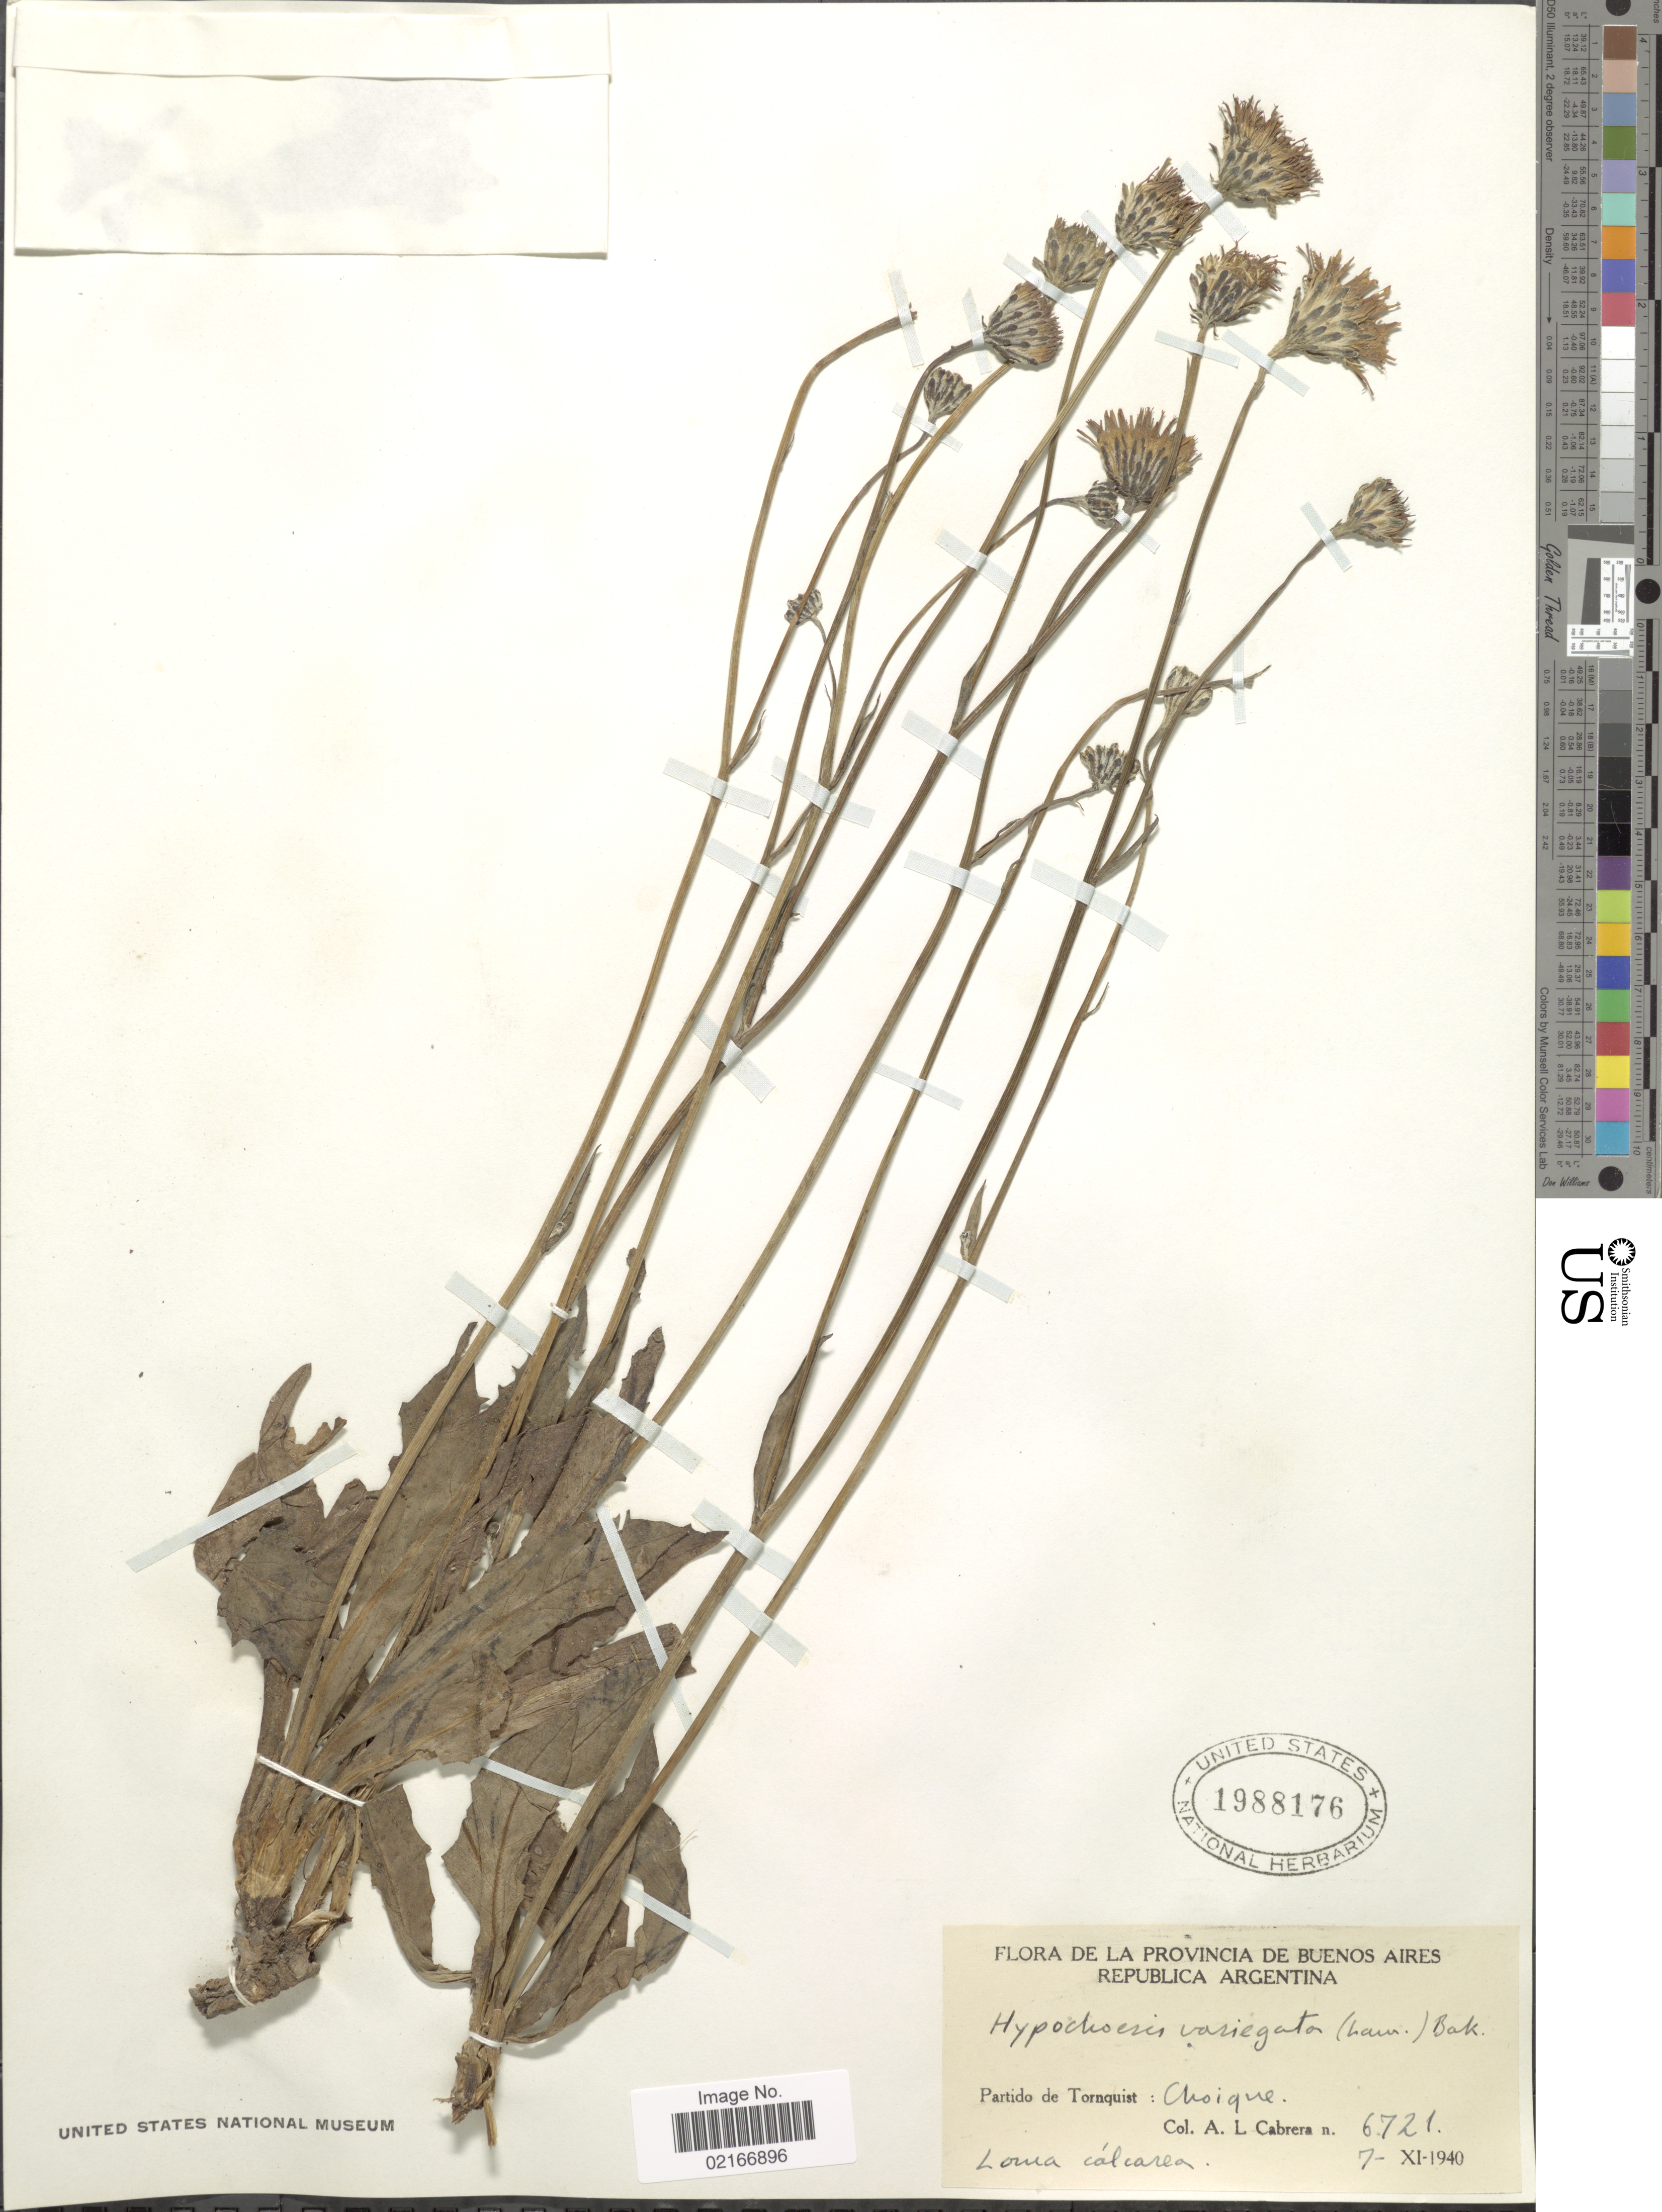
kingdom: Plantae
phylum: Tracheophyta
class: Magnoliopsida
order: Asterales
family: Asteraceae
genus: Hypochaeris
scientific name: Hypochaeris variegata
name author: (Lam.) Baker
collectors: A. L. Cabrera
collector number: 6721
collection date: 1940-11-07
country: Argentina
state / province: Buenos Aires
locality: Partido de Tornquist: Choique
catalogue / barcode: US 1988176